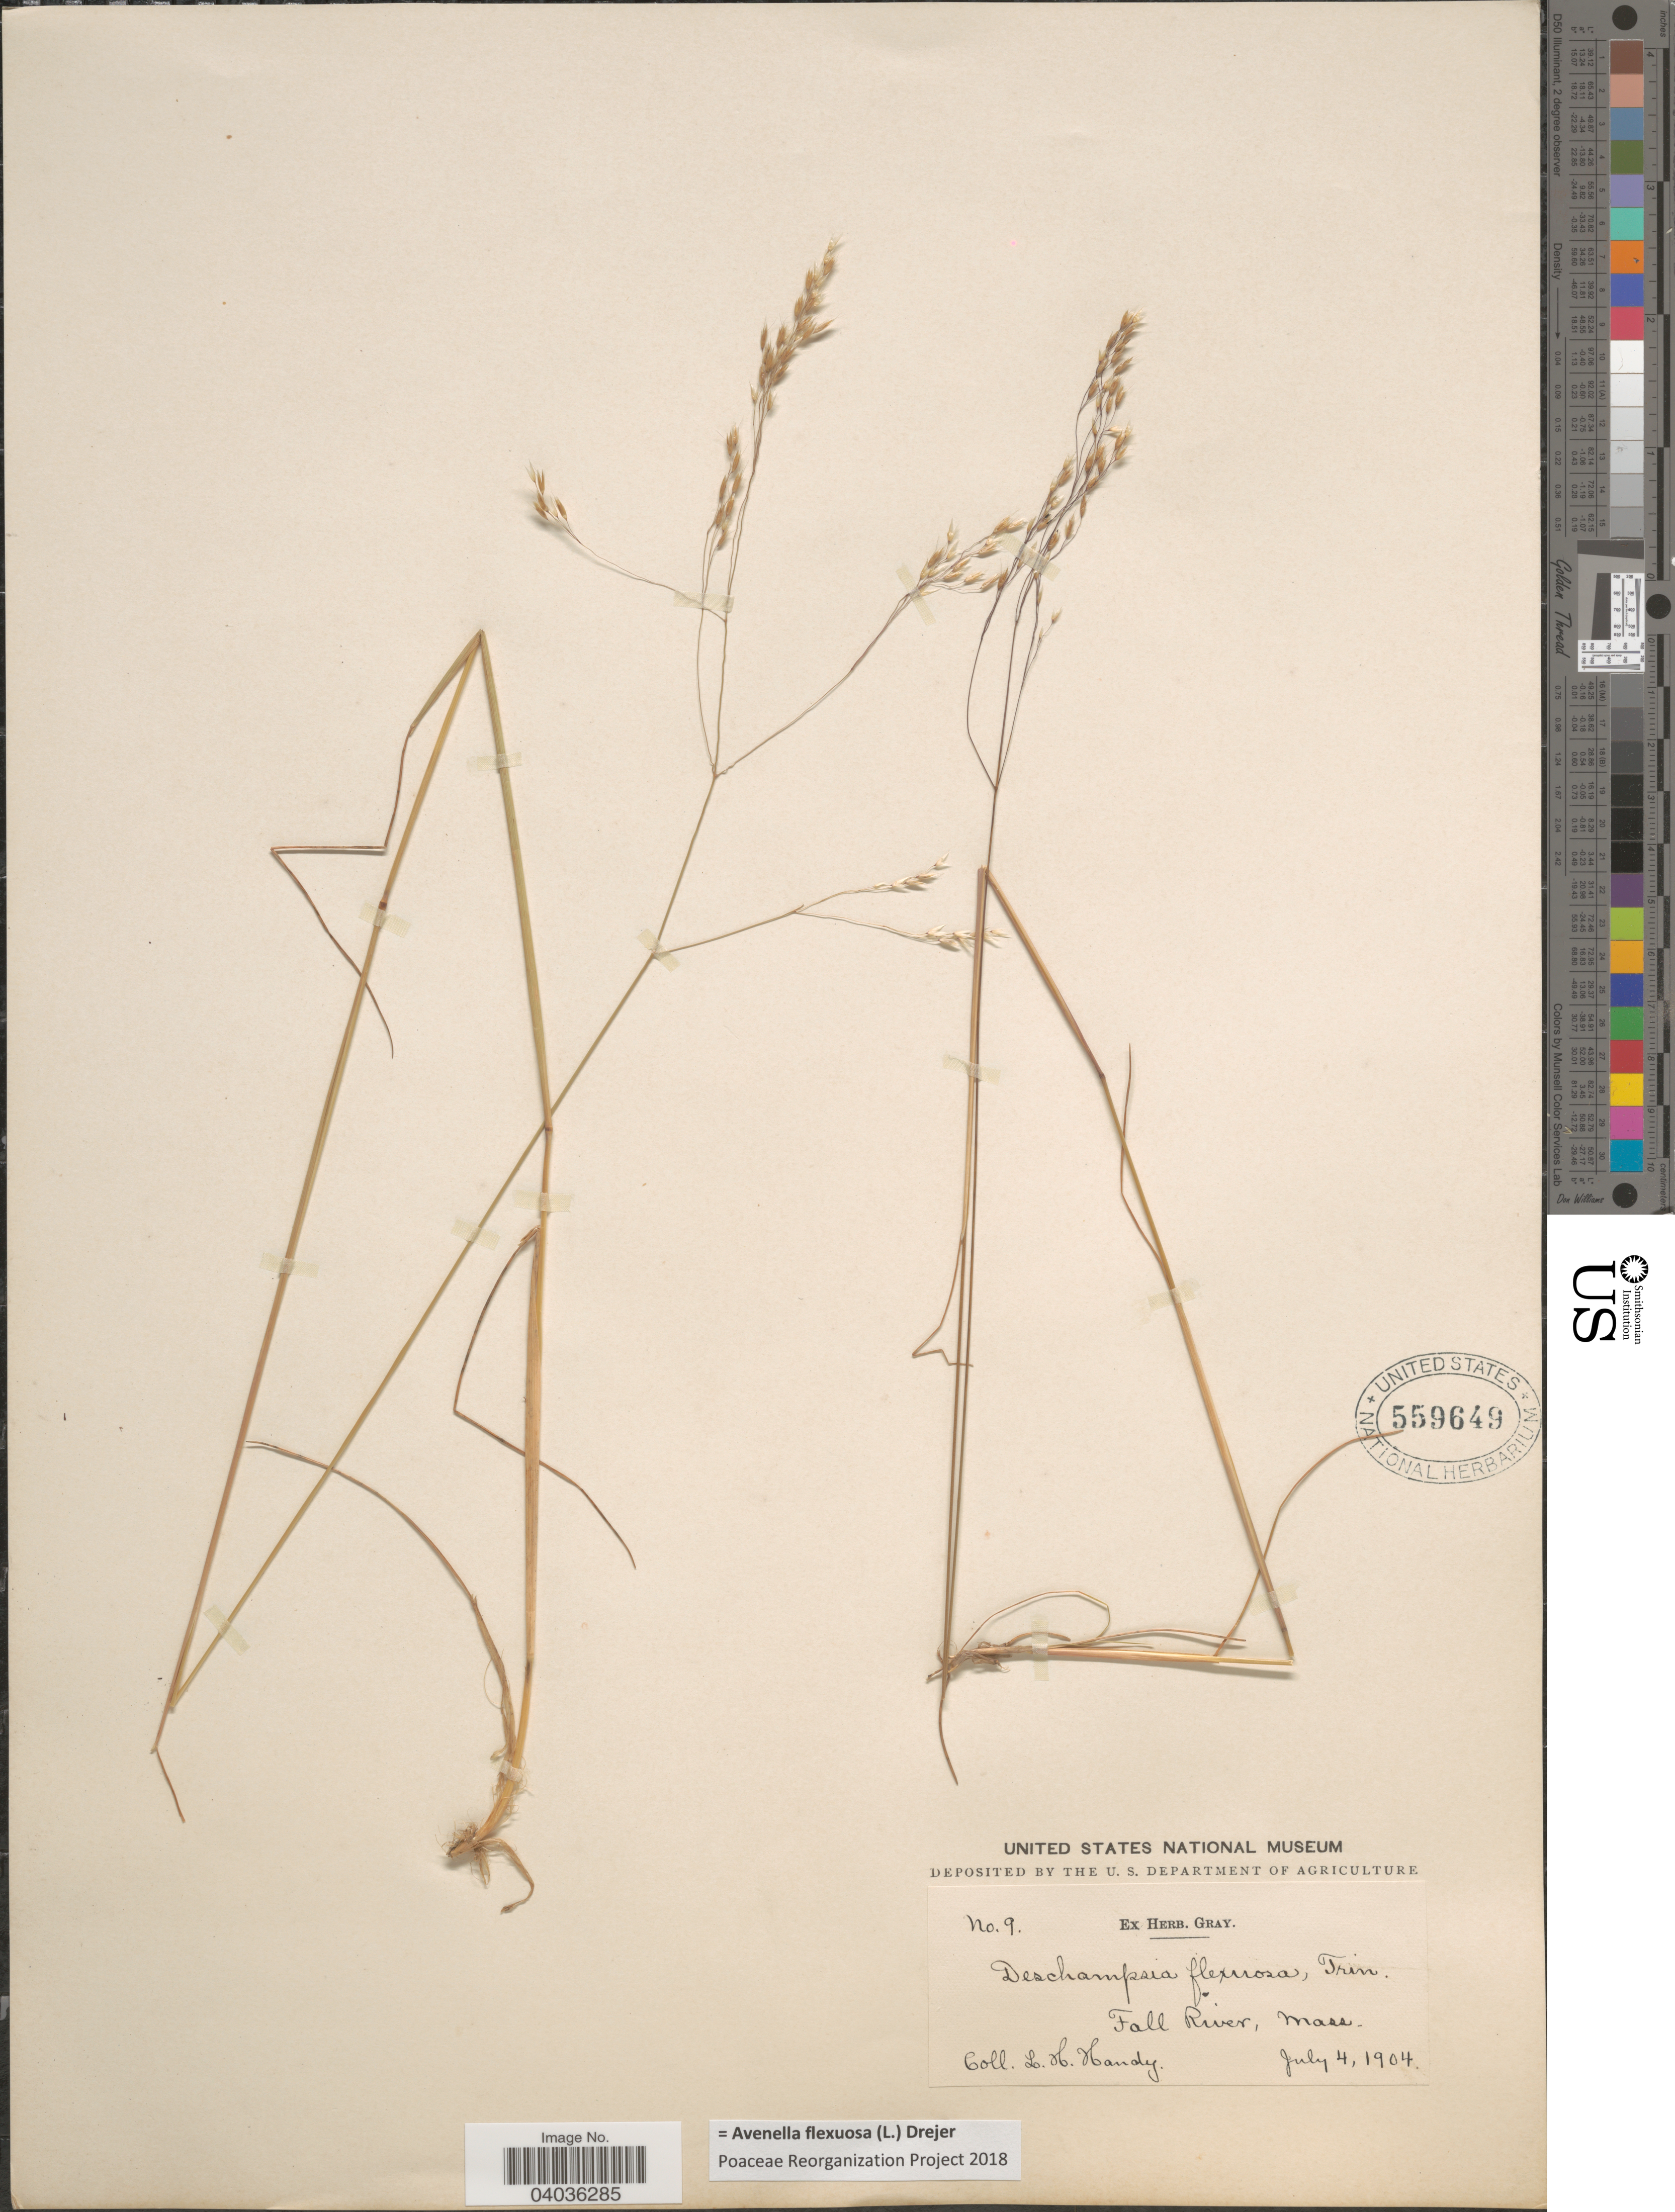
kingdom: Plantae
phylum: Tracheophyta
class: Liliopsida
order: Poales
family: Poaceae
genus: Avenella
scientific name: Avenella flexuosa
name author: (L.) Drejer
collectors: L. Handy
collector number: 9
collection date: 1904-07-04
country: United States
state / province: Massachusetts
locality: Fall River.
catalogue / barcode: US 559649